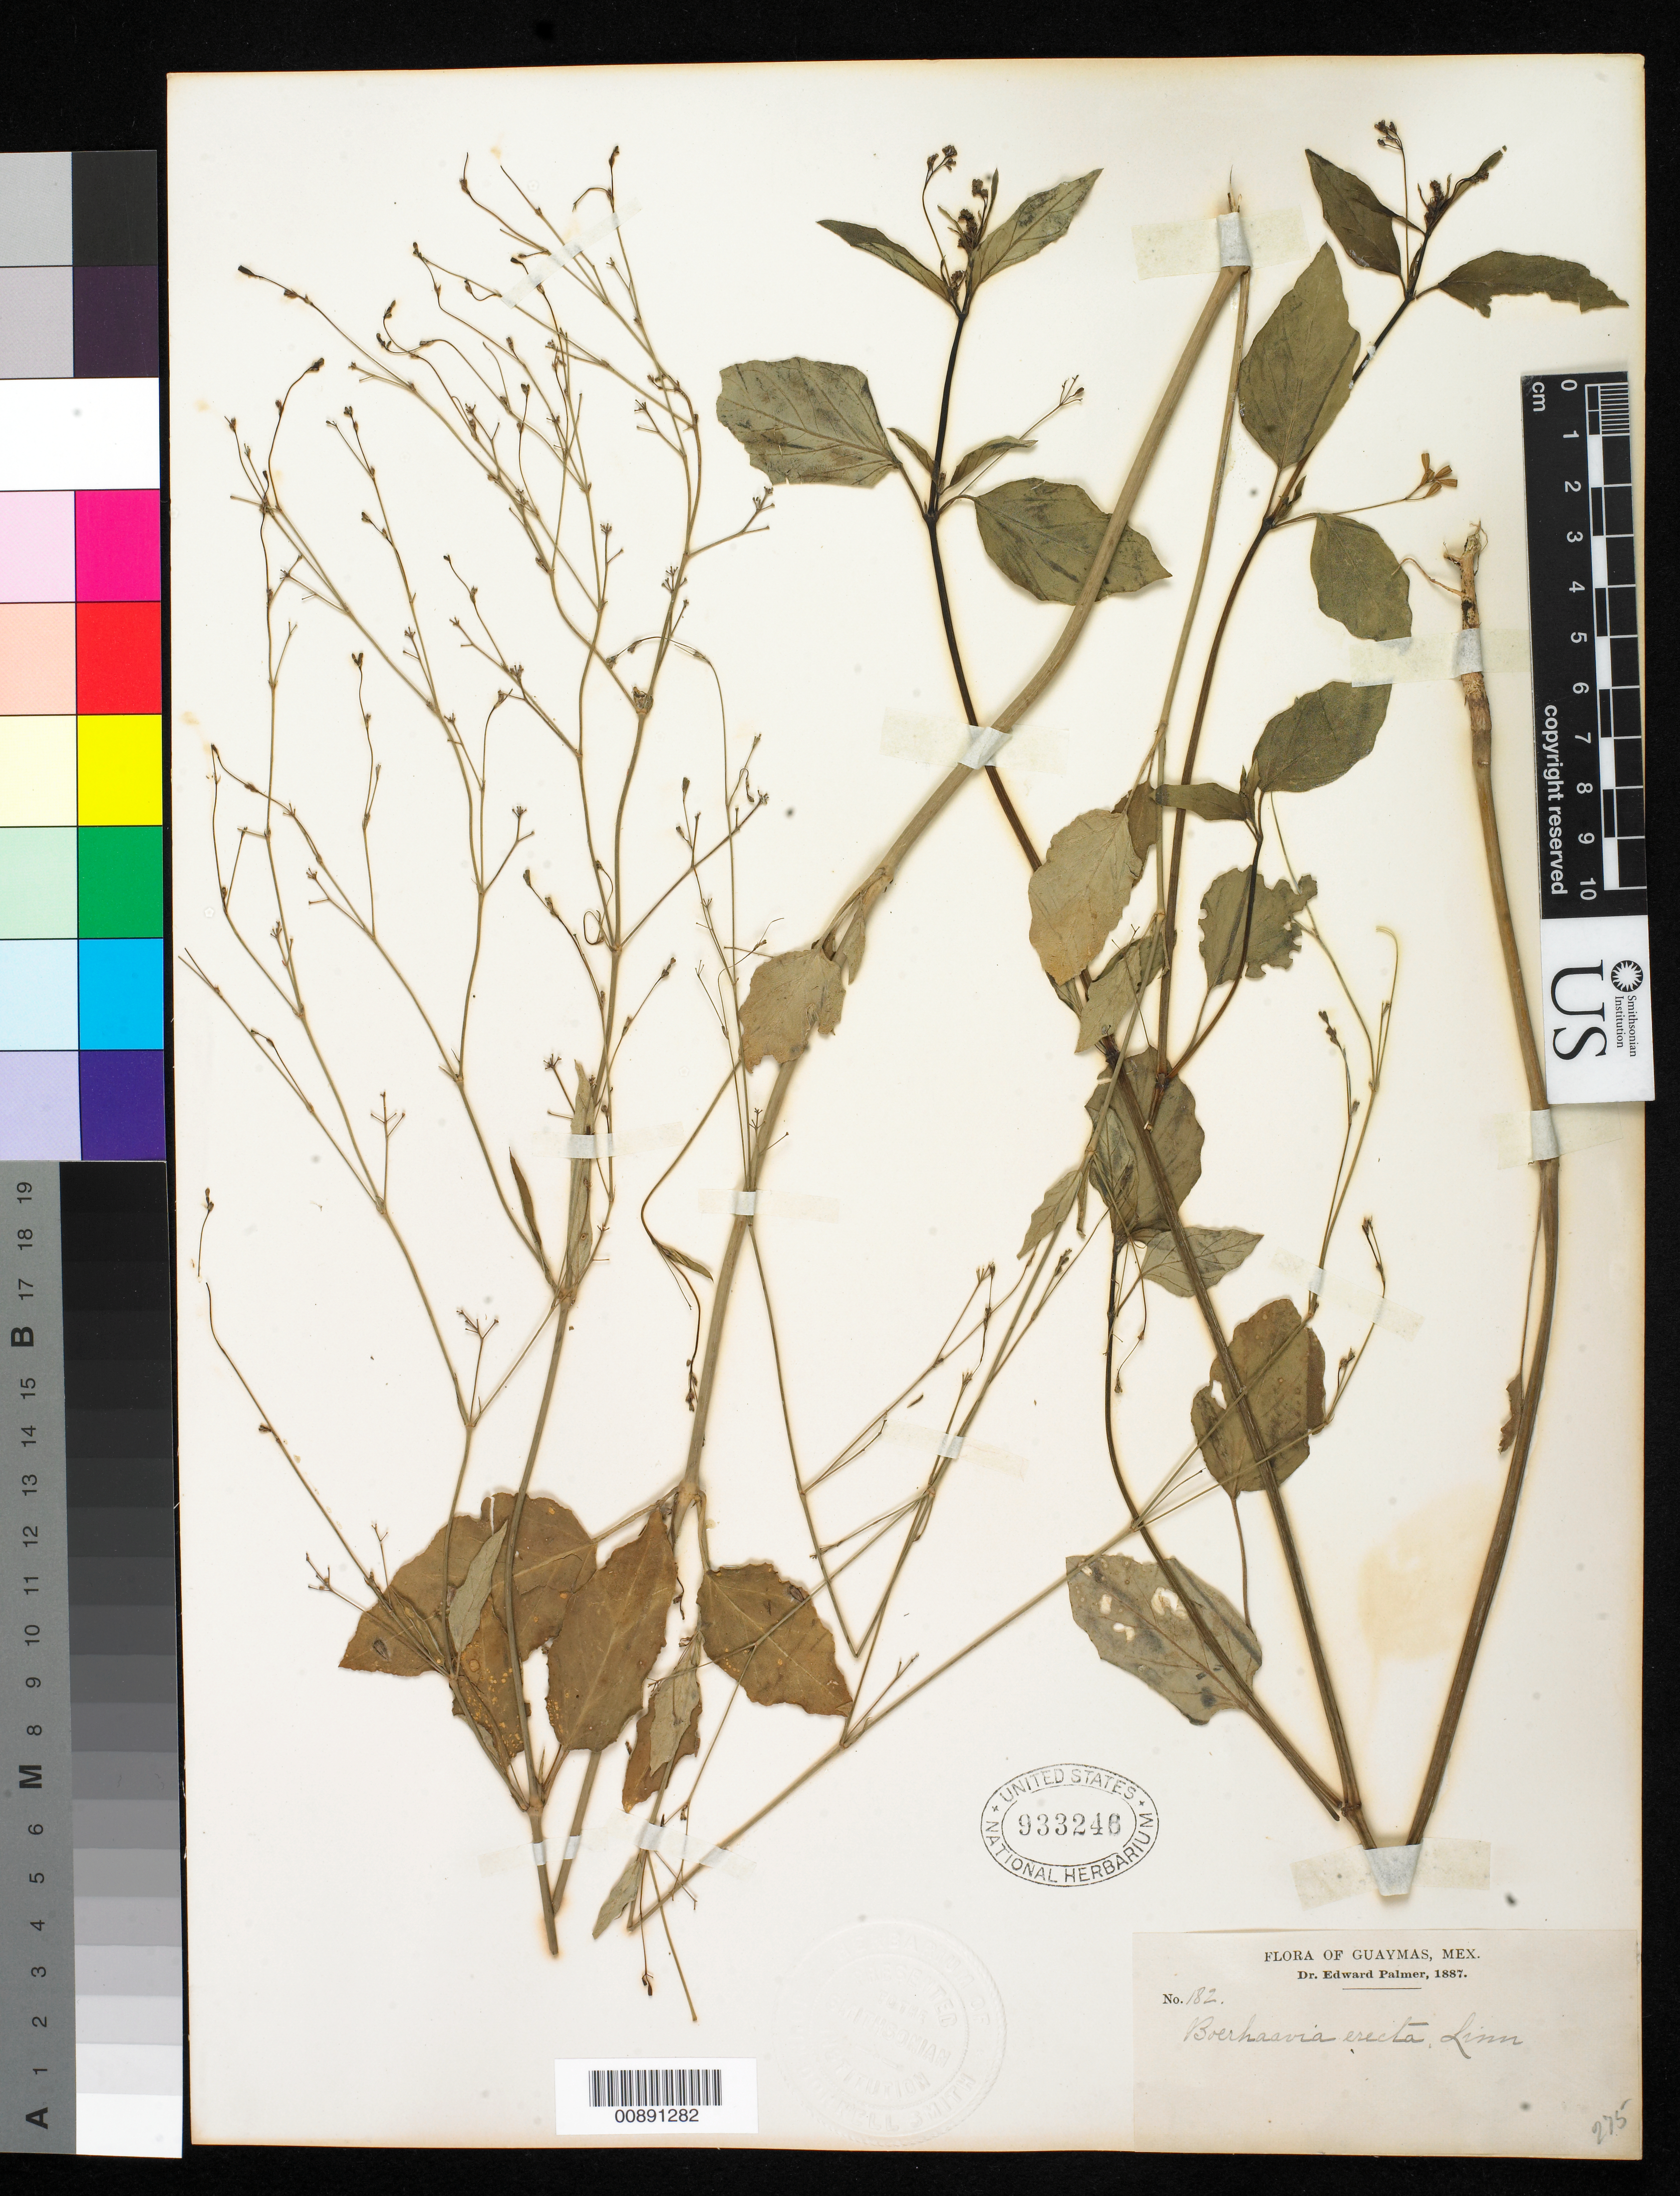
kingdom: Plantae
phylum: Tracheophyta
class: Magnoliopsida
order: Caryophyllales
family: Nyctaginaceae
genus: Boerhavia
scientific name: Boerhavia erecta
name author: L.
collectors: E. Palmer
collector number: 182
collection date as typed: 1887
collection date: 1887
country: Mexico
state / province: Sonora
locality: Guaymas, Sonora.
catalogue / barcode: US 933246